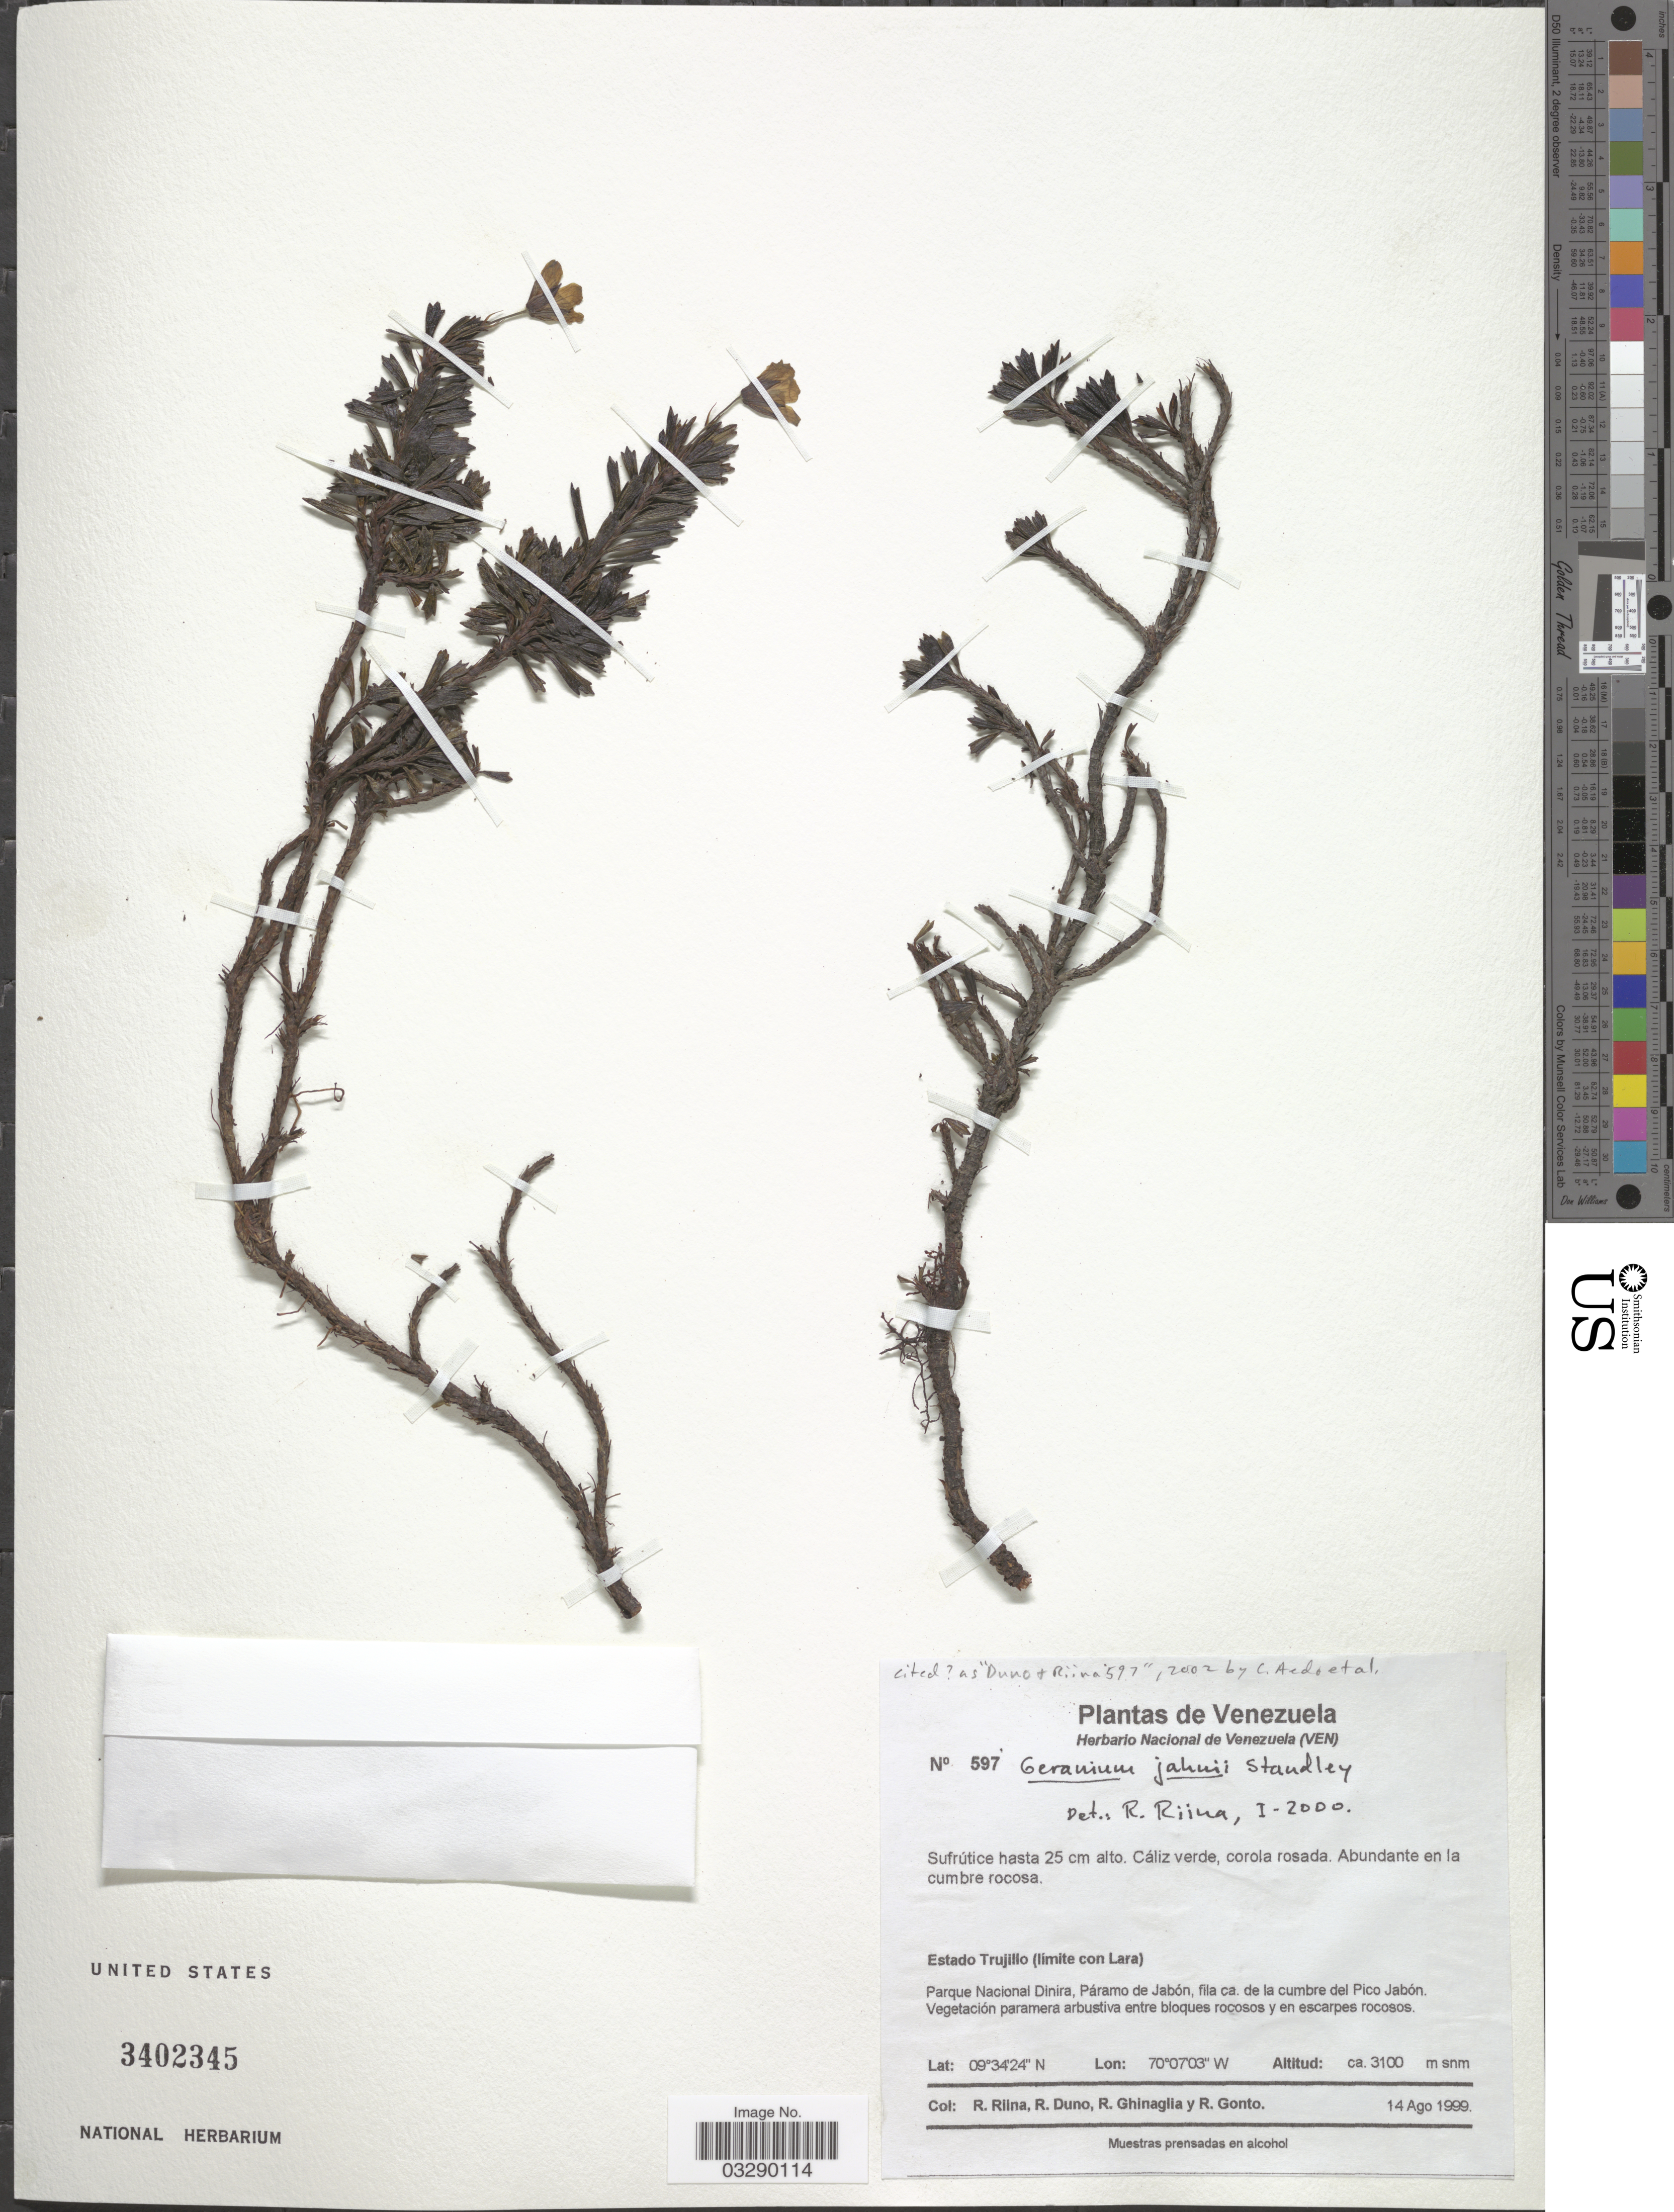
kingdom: Plantae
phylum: Tracheophyta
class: Magnoliopsida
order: Geraniales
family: Geraniaceae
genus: Geranium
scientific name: Geranium jahnii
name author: Standl.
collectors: R. Riina, R. Duno, R. Ghinaglia & R. Gonto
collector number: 597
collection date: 1999-08-14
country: Venezuela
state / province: Trujillo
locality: (límite con Lara) Parque Nacional Dinira, Páramo de Jabón, fila ca. de la cumbre del Pico Jabón.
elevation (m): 3100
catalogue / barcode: US 3402345